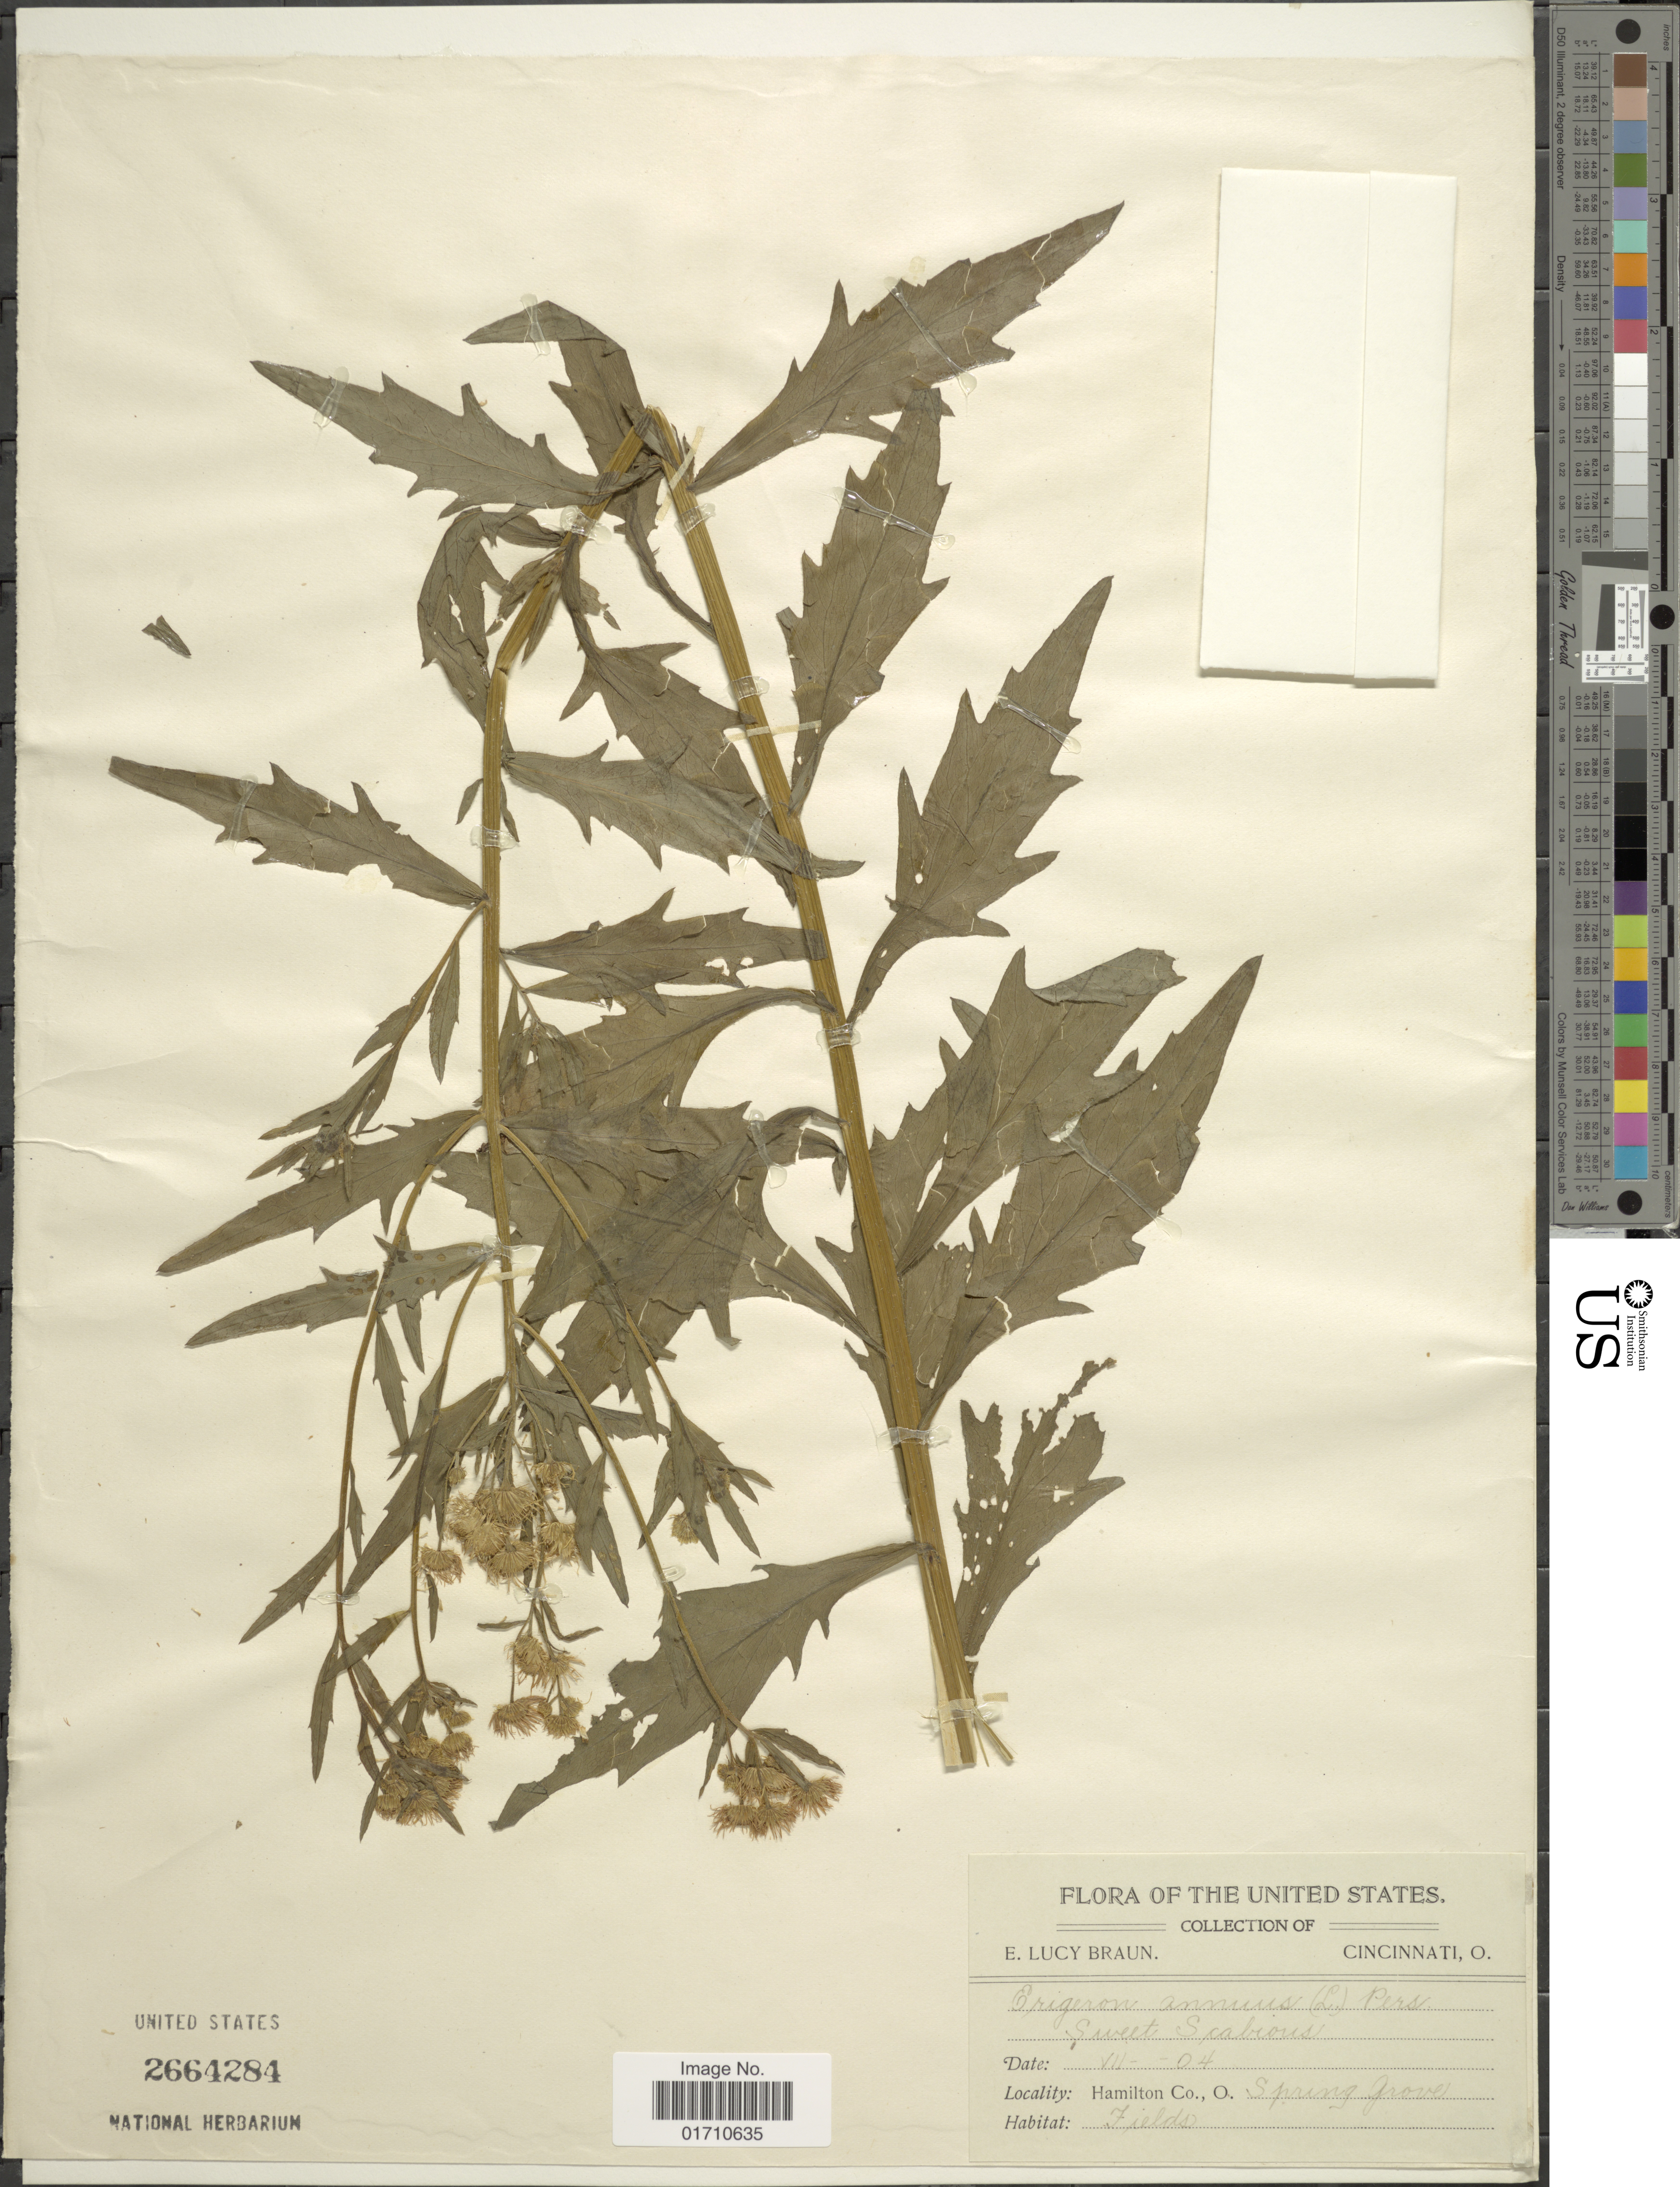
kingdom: Plantae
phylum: Tracheophyta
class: Magnoliopsida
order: Asterales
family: Asteraceae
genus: Erigeron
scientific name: Erigeron annuus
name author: (L.) Pers.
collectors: E. L. Braun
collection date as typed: Transcribed d/m/y: /7/4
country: United States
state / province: Ohio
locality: Hamilton Co., Spring Grove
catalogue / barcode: US 2664284